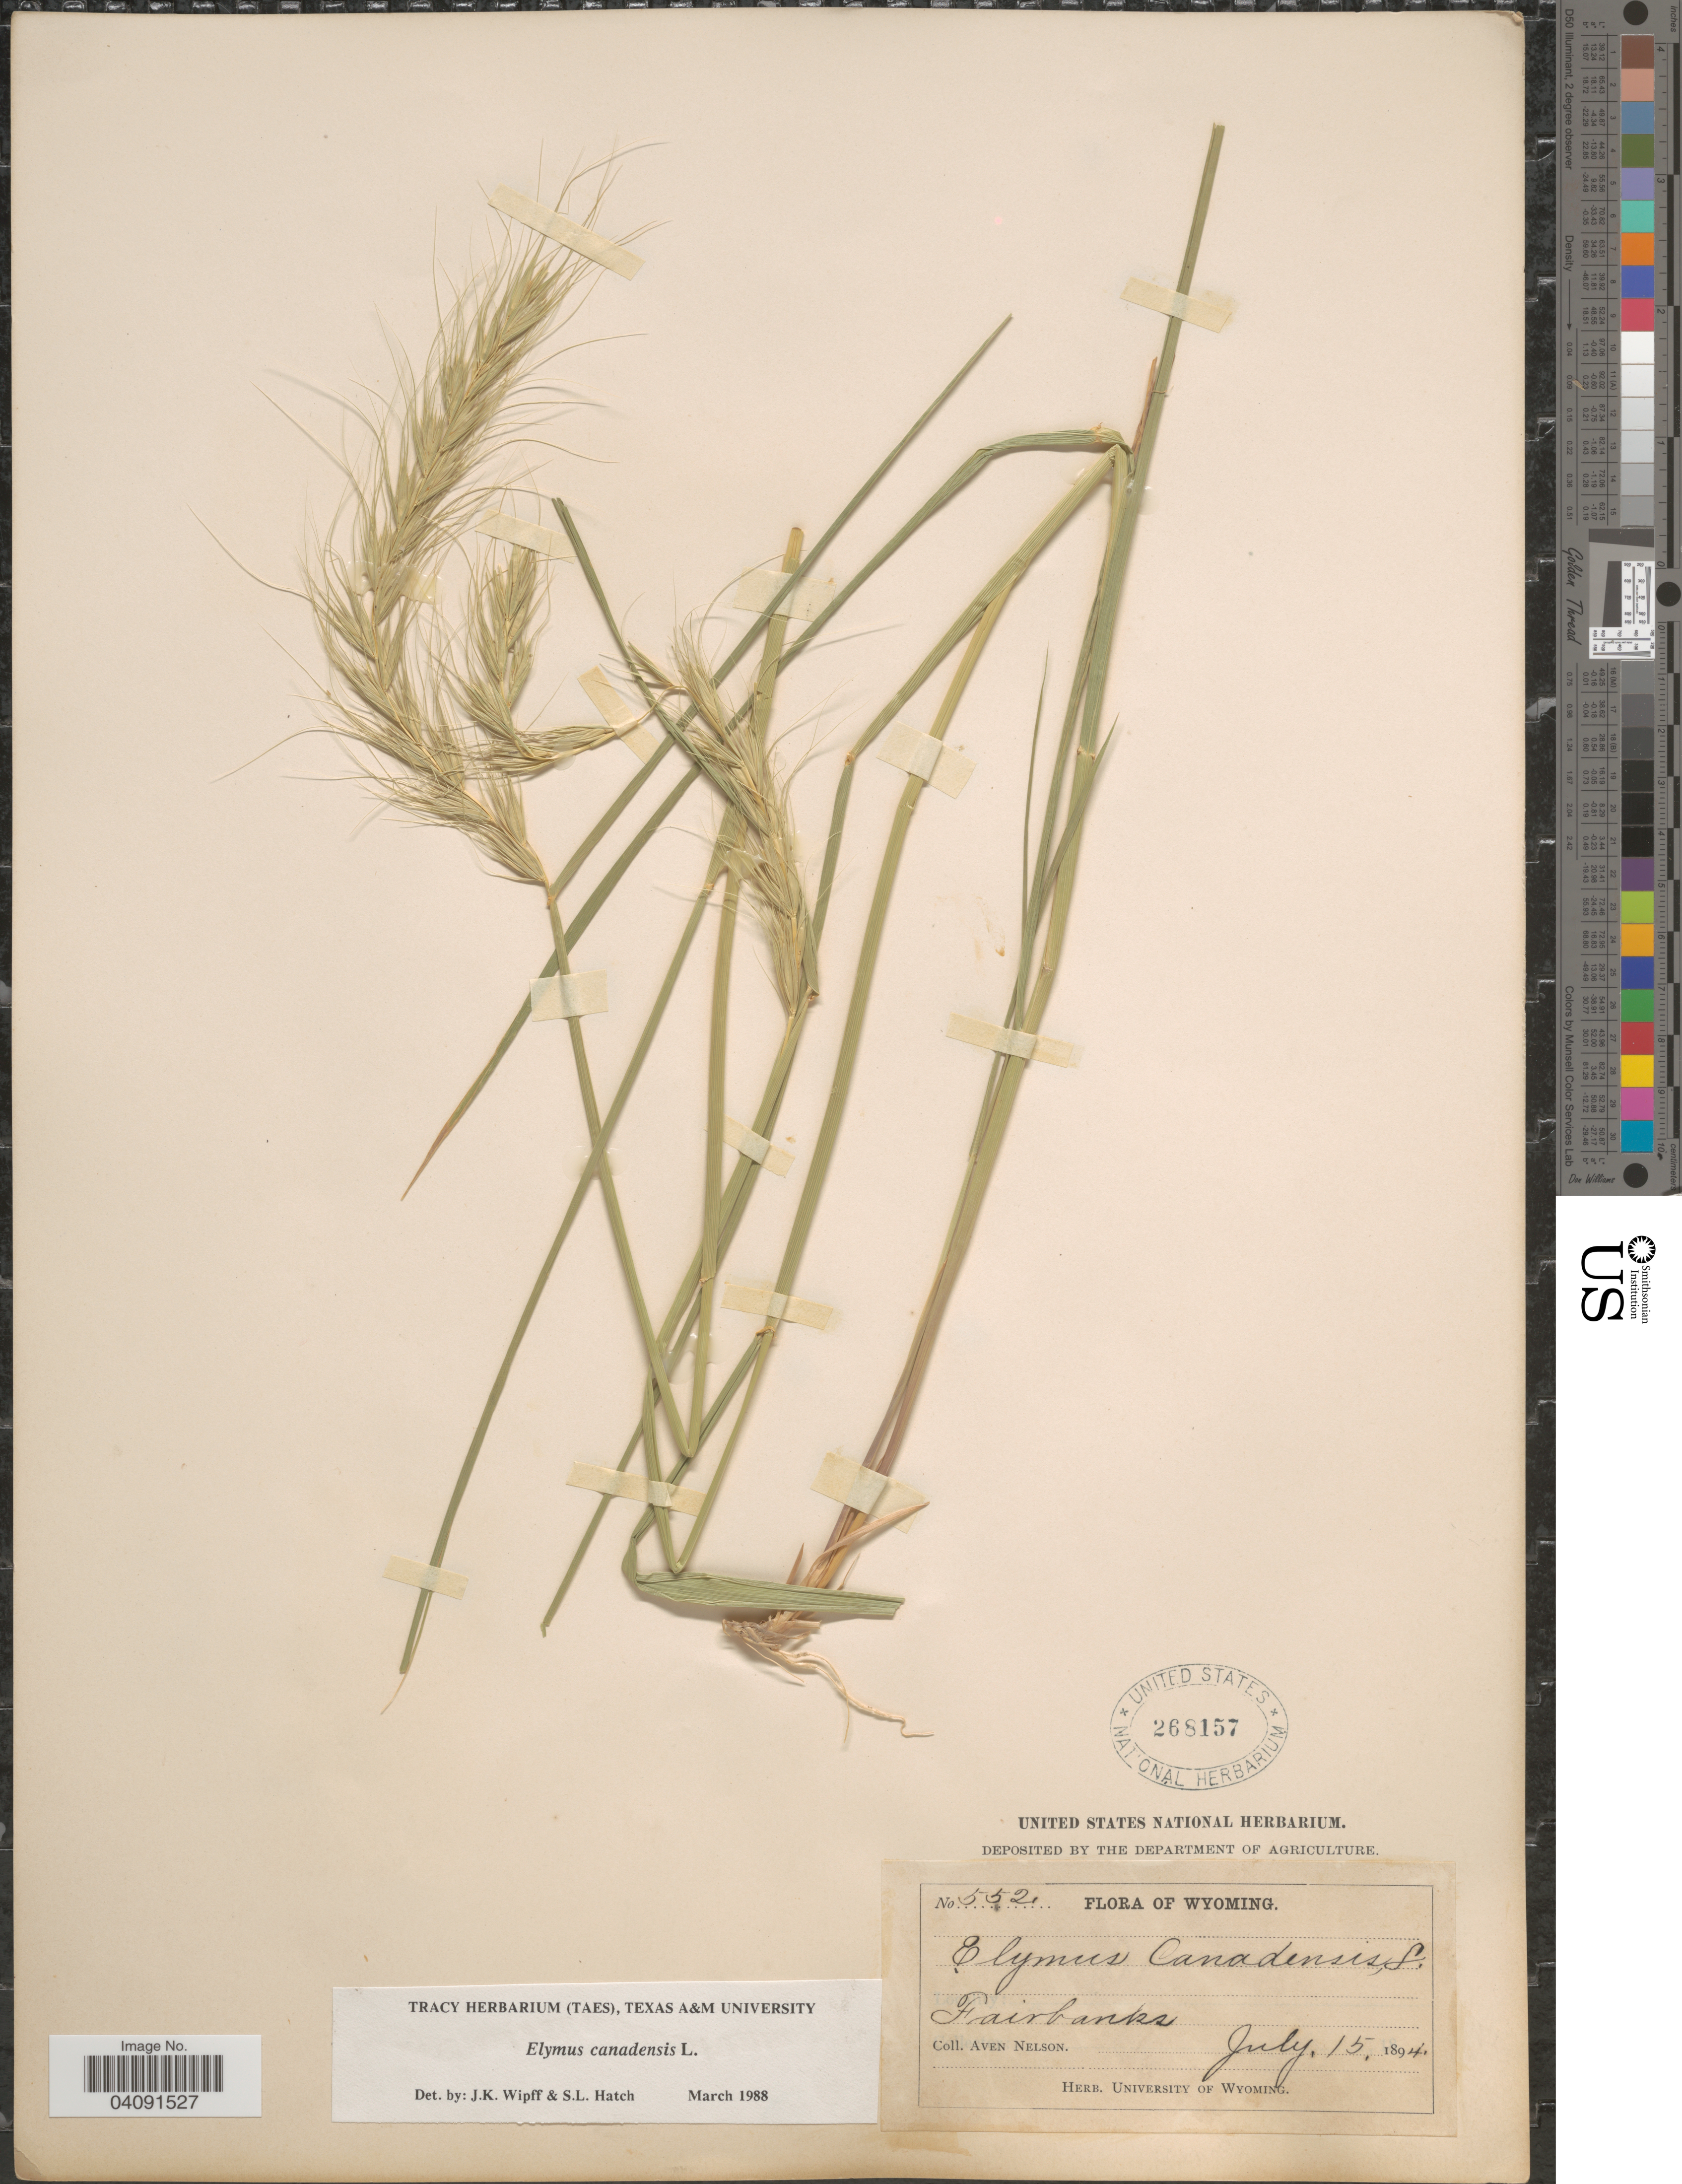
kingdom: Plantae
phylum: Tracheophyta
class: Liliopsida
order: Poales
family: Poaceae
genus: Elymus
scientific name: Elymus canadensis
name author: L.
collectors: A. Nelson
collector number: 552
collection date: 1894-07-15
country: United States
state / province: Wyoming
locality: Fairbanks.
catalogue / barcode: US 268157